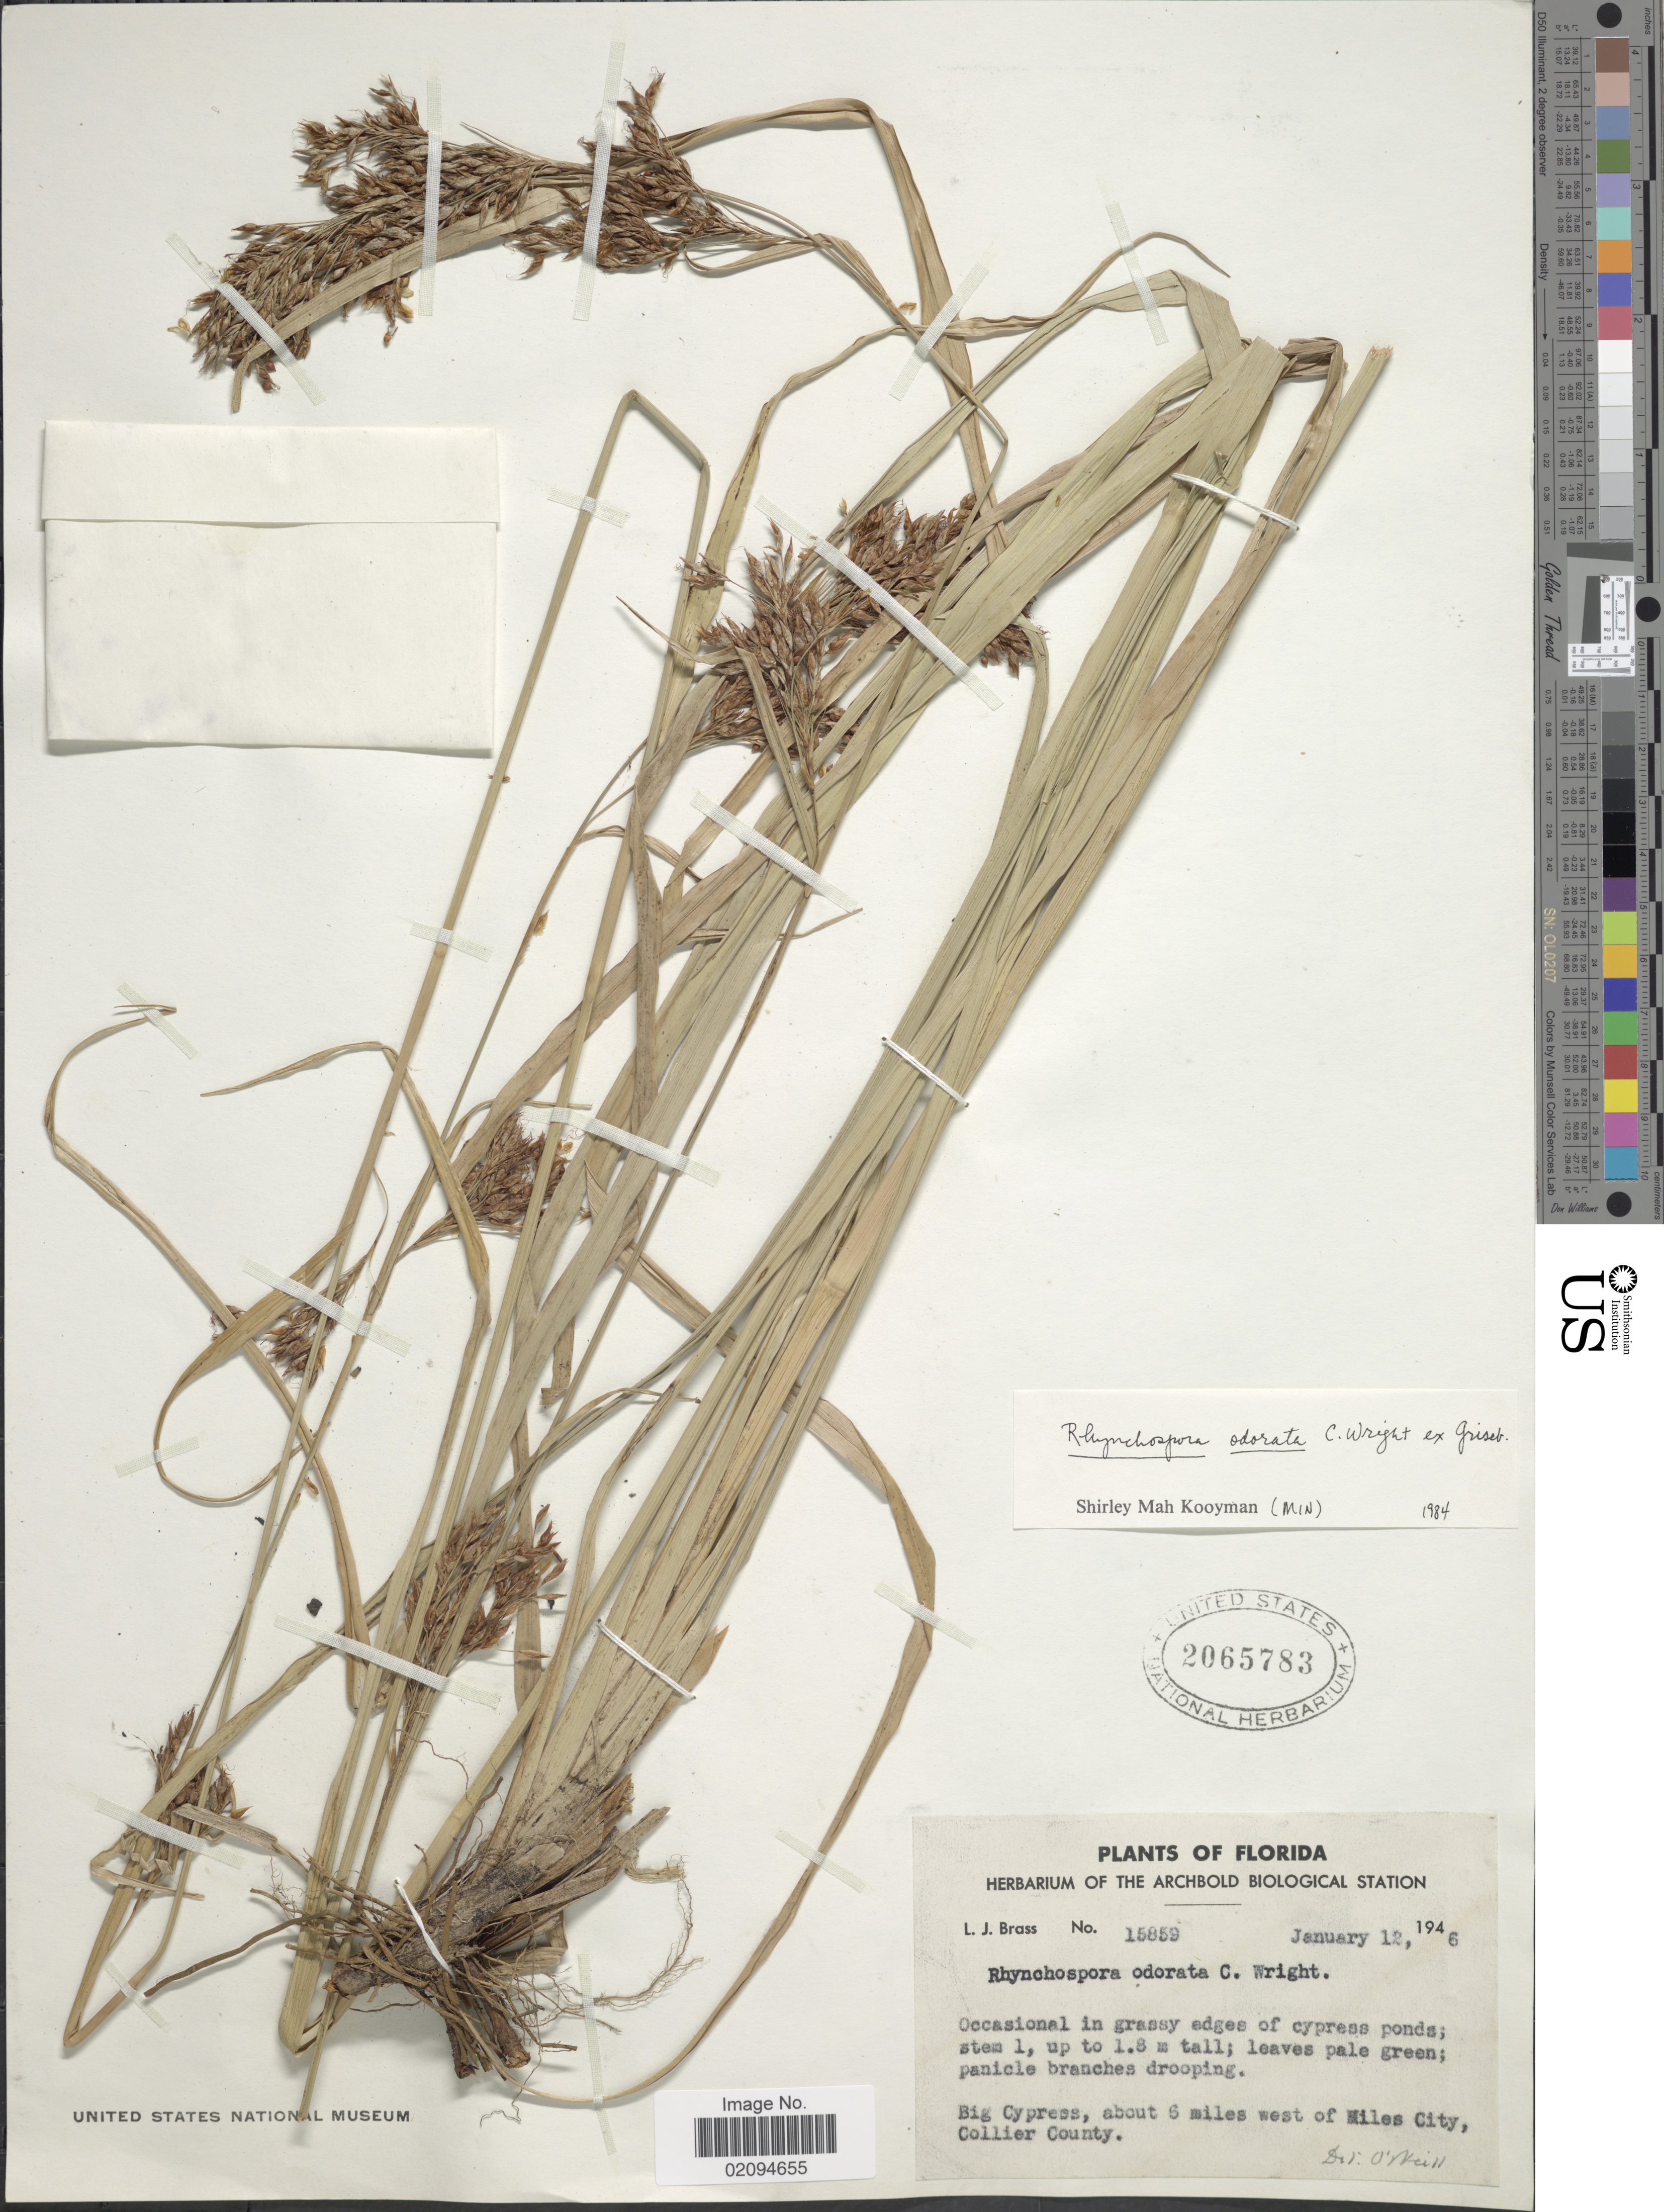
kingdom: Plantae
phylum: Tracheophyta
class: Liliopsida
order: Poales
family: Cyperaceae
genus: Rhynchospora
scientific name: Rhynchospora odorata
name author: C. Wright ex Griseb.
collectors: L. J. Brass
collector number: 15859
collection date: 1946-01-12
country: United States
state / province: Florida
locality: Big Cypress, about 6 miles west of Miles City, Collier County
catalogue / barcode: US 2065783